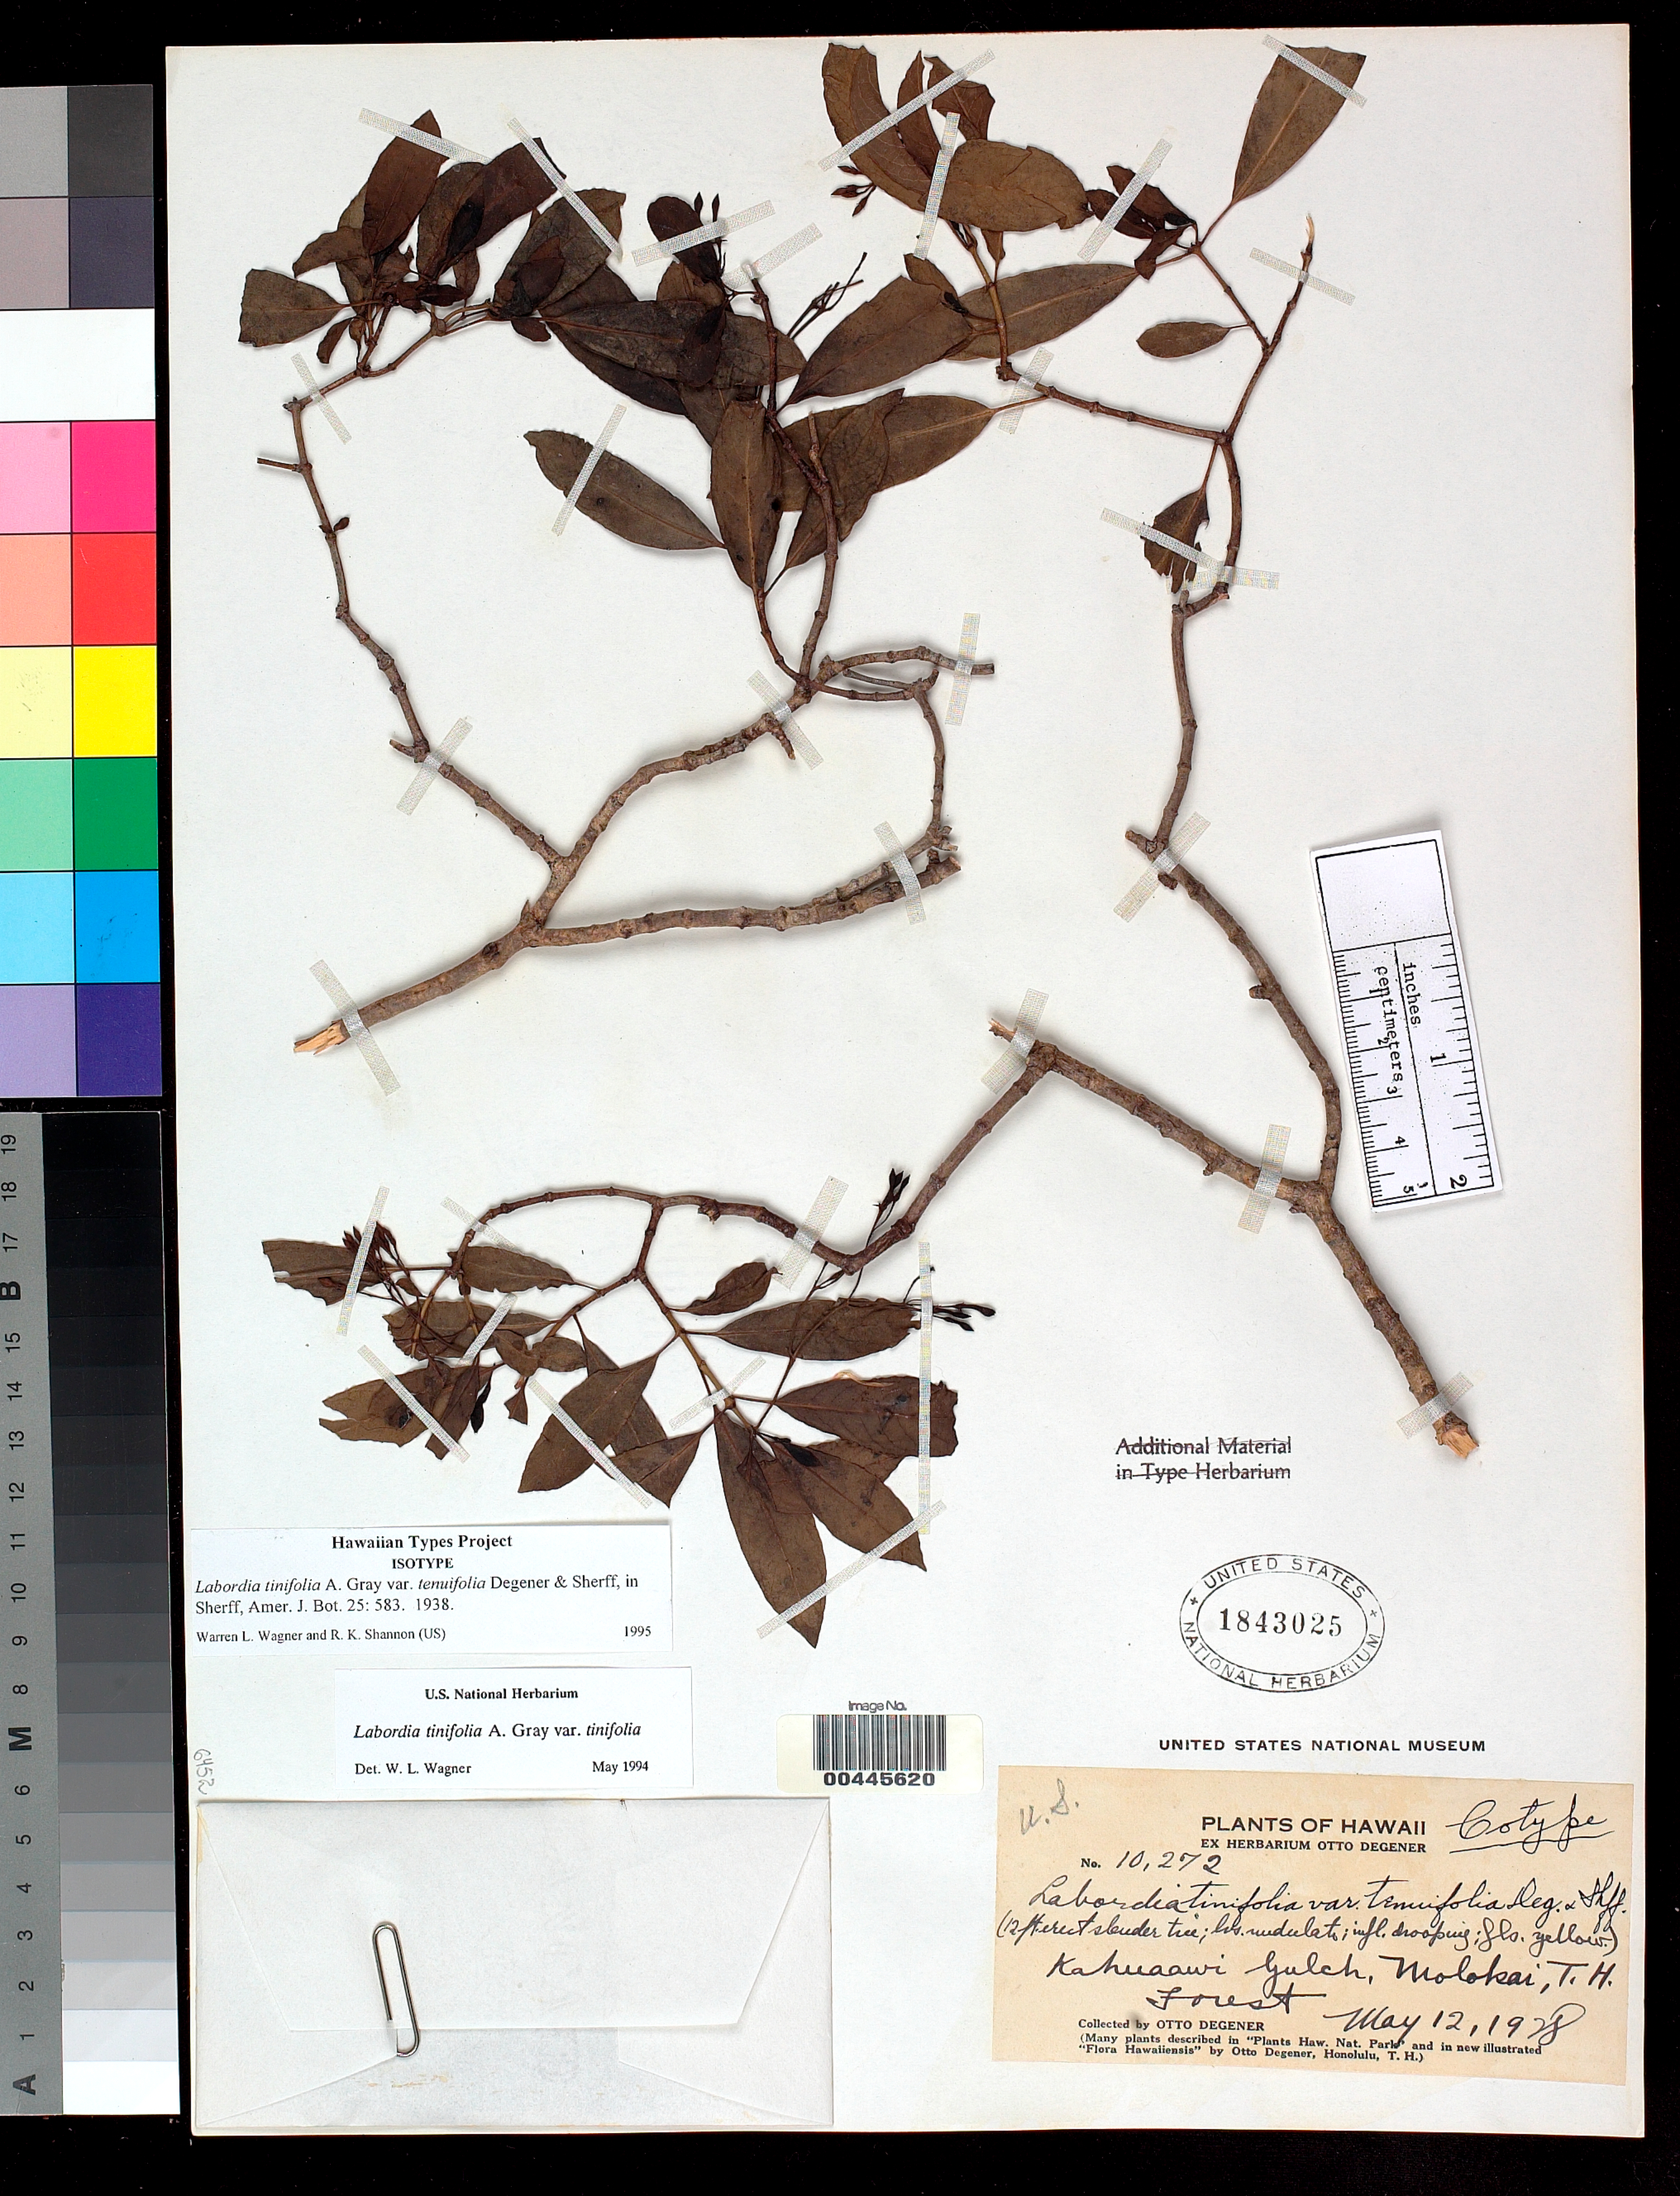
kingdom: Plantae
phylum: Tracheophyta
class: Magnoliopsida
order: Gentianales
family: Loganiaceae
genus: Labordia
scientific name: Labordia tinifolia var. tenuifolia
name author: O. Deg. & Sherff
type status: Isotype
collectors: O. Degener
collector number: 10272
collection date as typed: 12 May 1978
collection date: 1978-05-12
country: United States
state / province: Hawaii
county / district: Maui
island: Moloka'i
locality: Kahuaawi Gulch.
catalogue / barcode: US 1843025